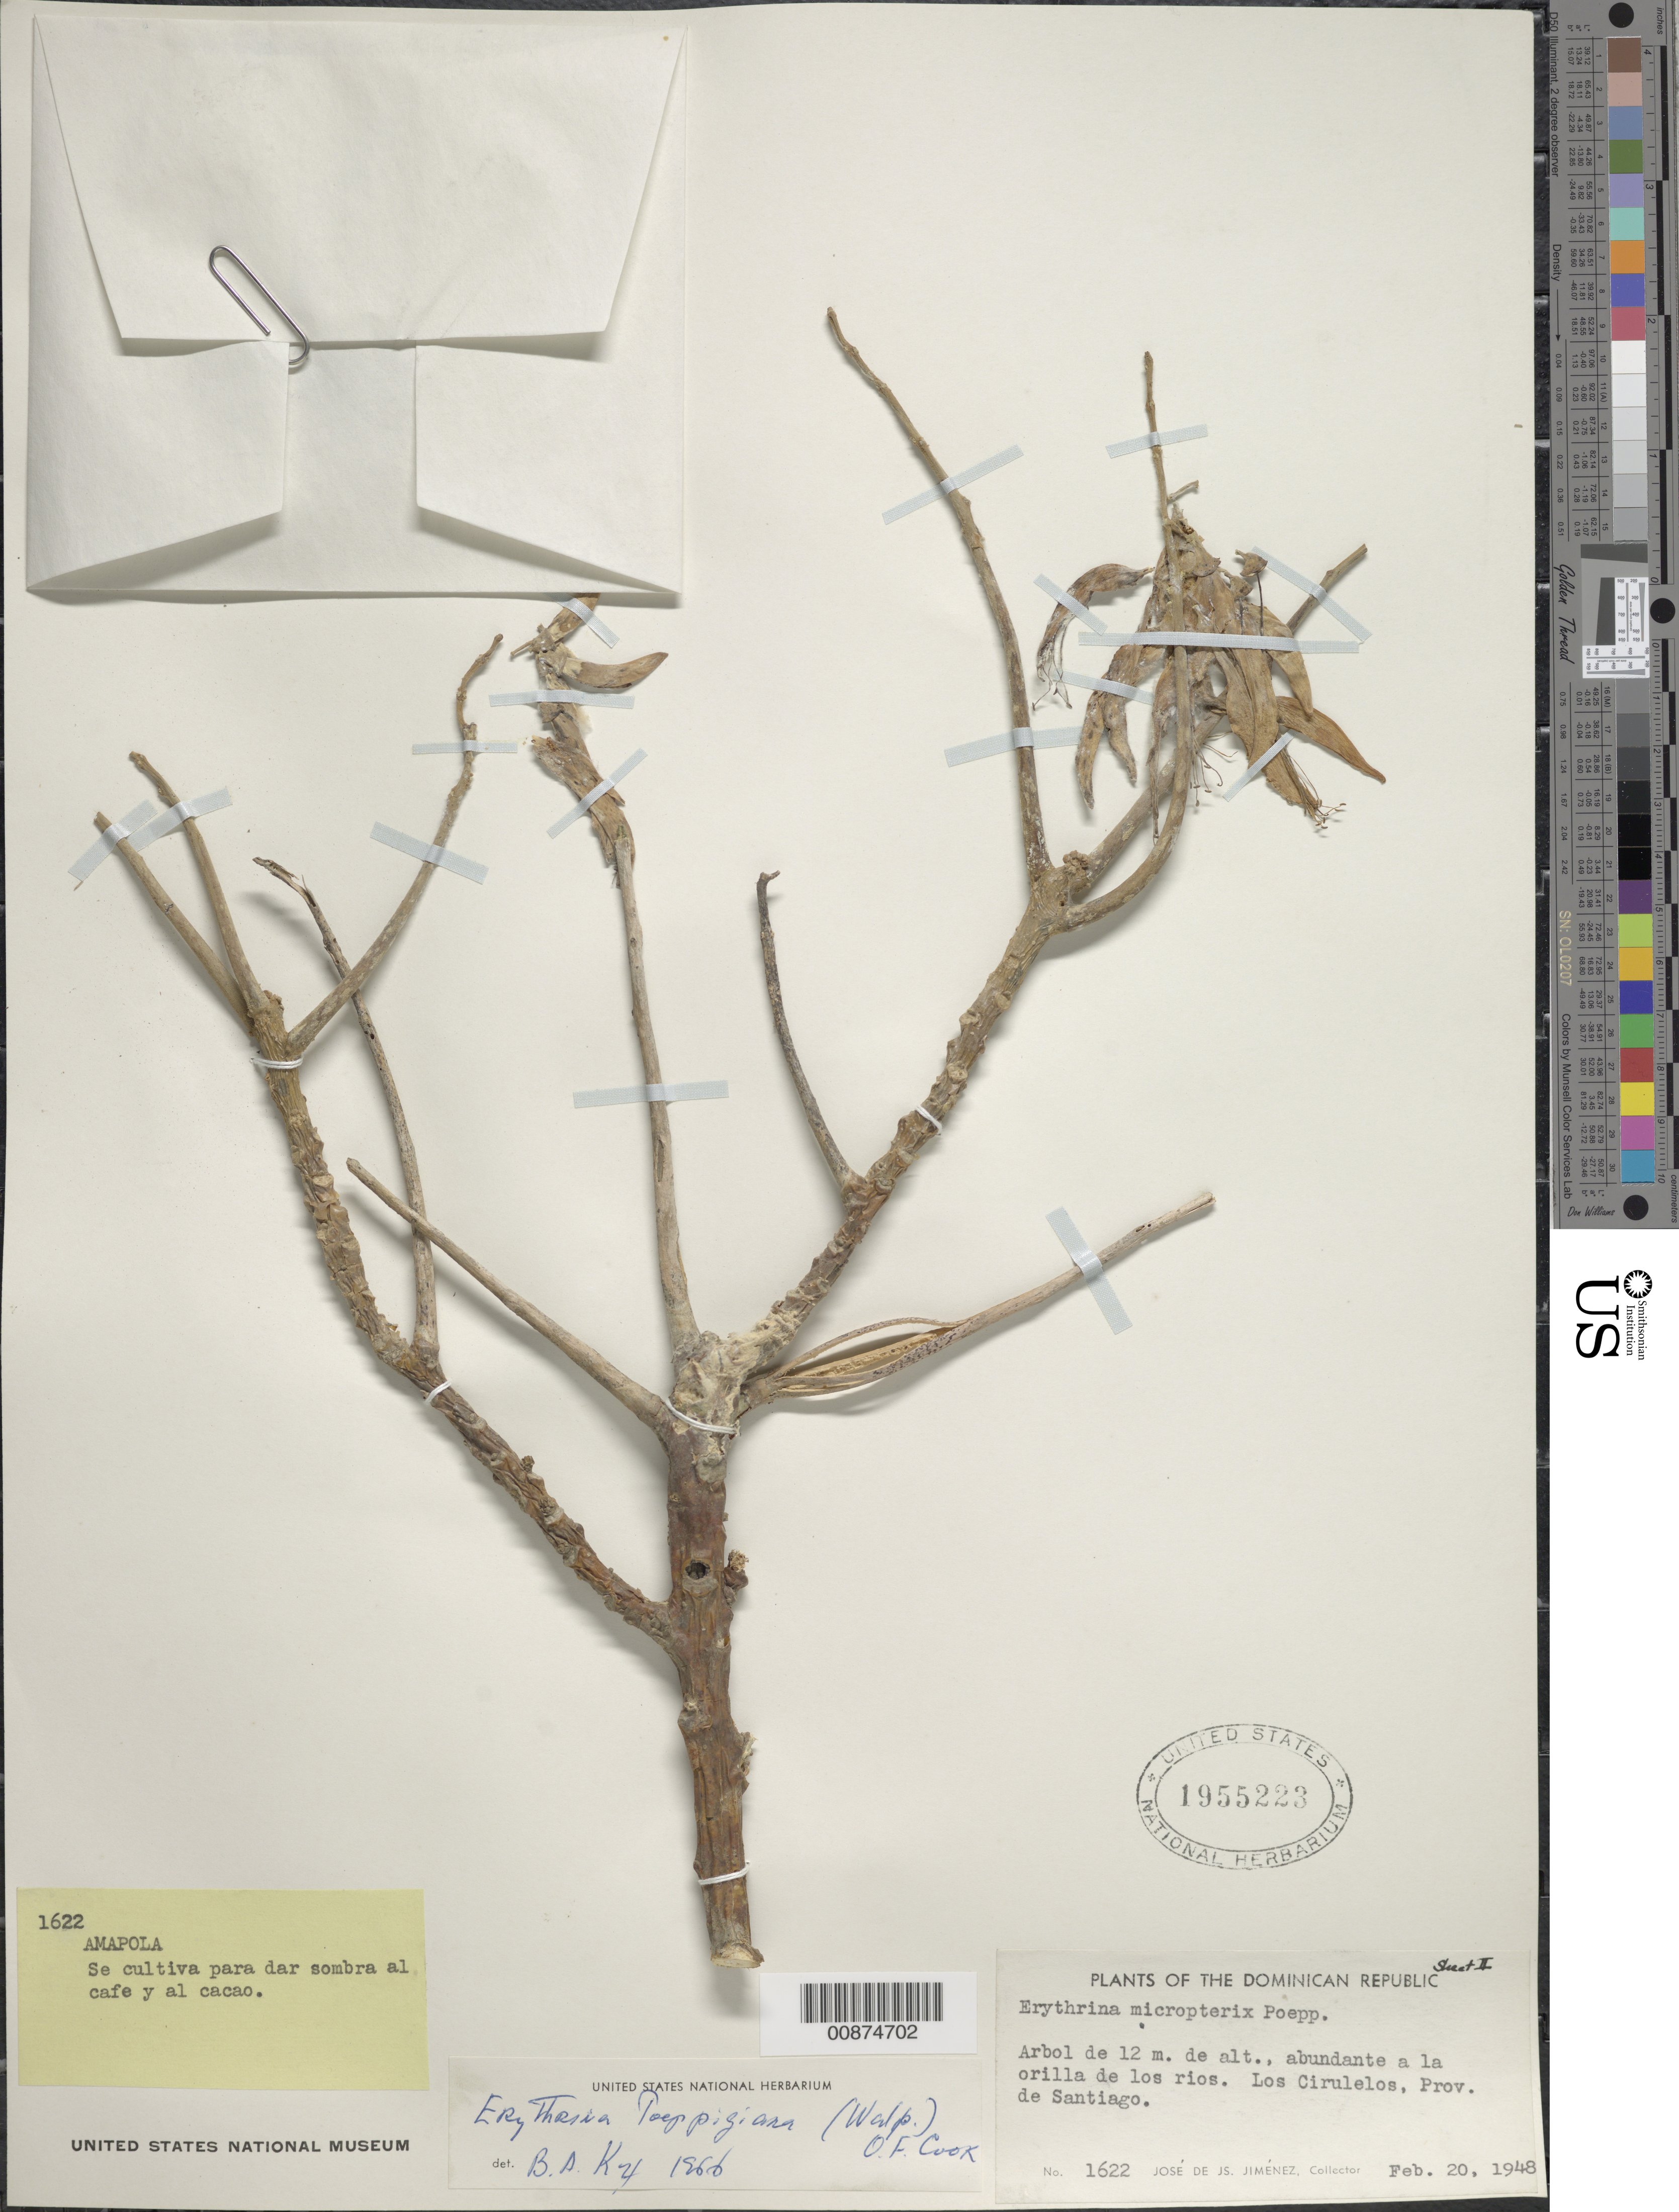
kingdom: Plantae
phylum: Tracheophyta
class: Magnoliopsida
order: Fabales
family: Fabaceae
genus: Erythrina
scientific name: Erythrina poeppigiana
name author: (Walp.) O.F. Cook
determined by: Krukoff, B. A.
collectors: J. J. Jiménez Almonte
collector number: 1622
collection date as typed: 20 Feb 1948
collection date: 1948-02-20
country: Dominican Republic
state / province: Santiago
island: Hispaniola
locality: Los Ciruelos.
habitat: Abundante a la orilla de los ríos.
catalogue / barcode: US 1955223